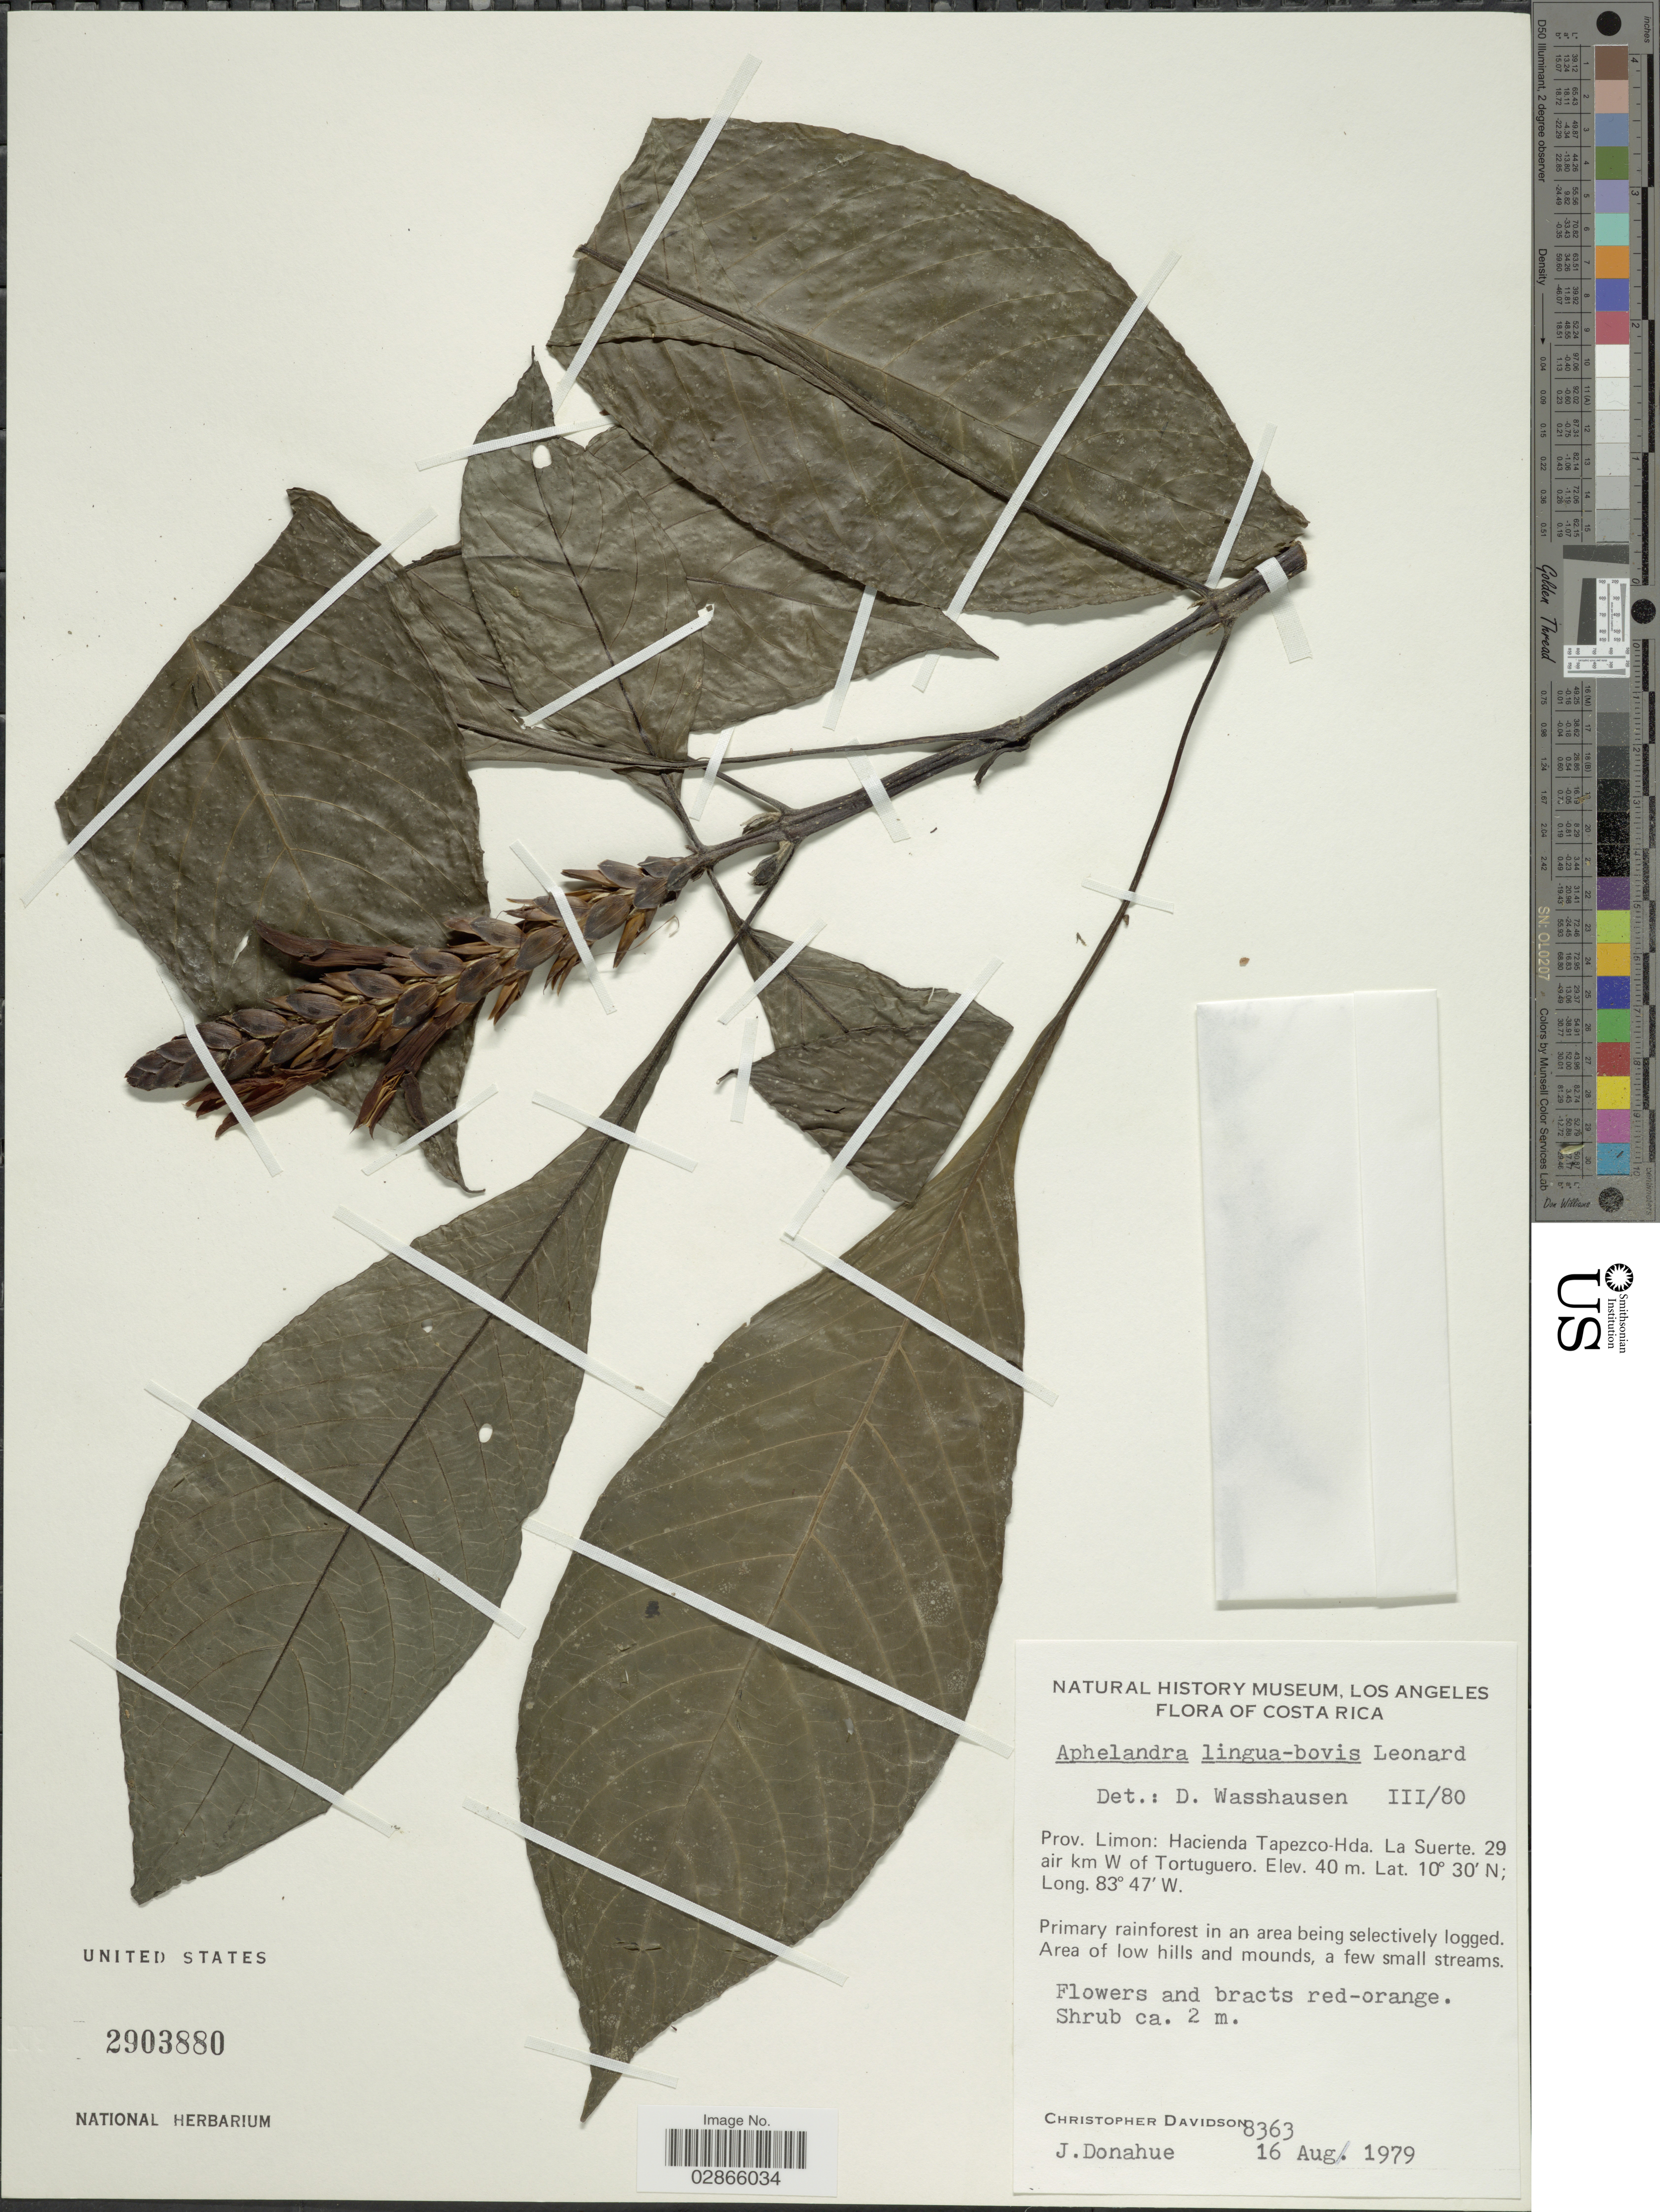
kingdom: Plantae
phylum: Tracheophyta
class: Magnoliopsida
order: Lamiales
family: Acanthaceae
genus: Aphelandra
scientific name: Aphelandra lingua-bovis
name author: Leonard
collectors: C. Davidson & J. Donahue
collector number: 8363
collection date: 1979-08-16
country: Costa Rica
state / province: Limón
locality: Hacienda Tapezco-Hda. La Suerte. 29 air km W of Tortuguero.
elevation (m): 40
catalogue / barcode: US 2903880